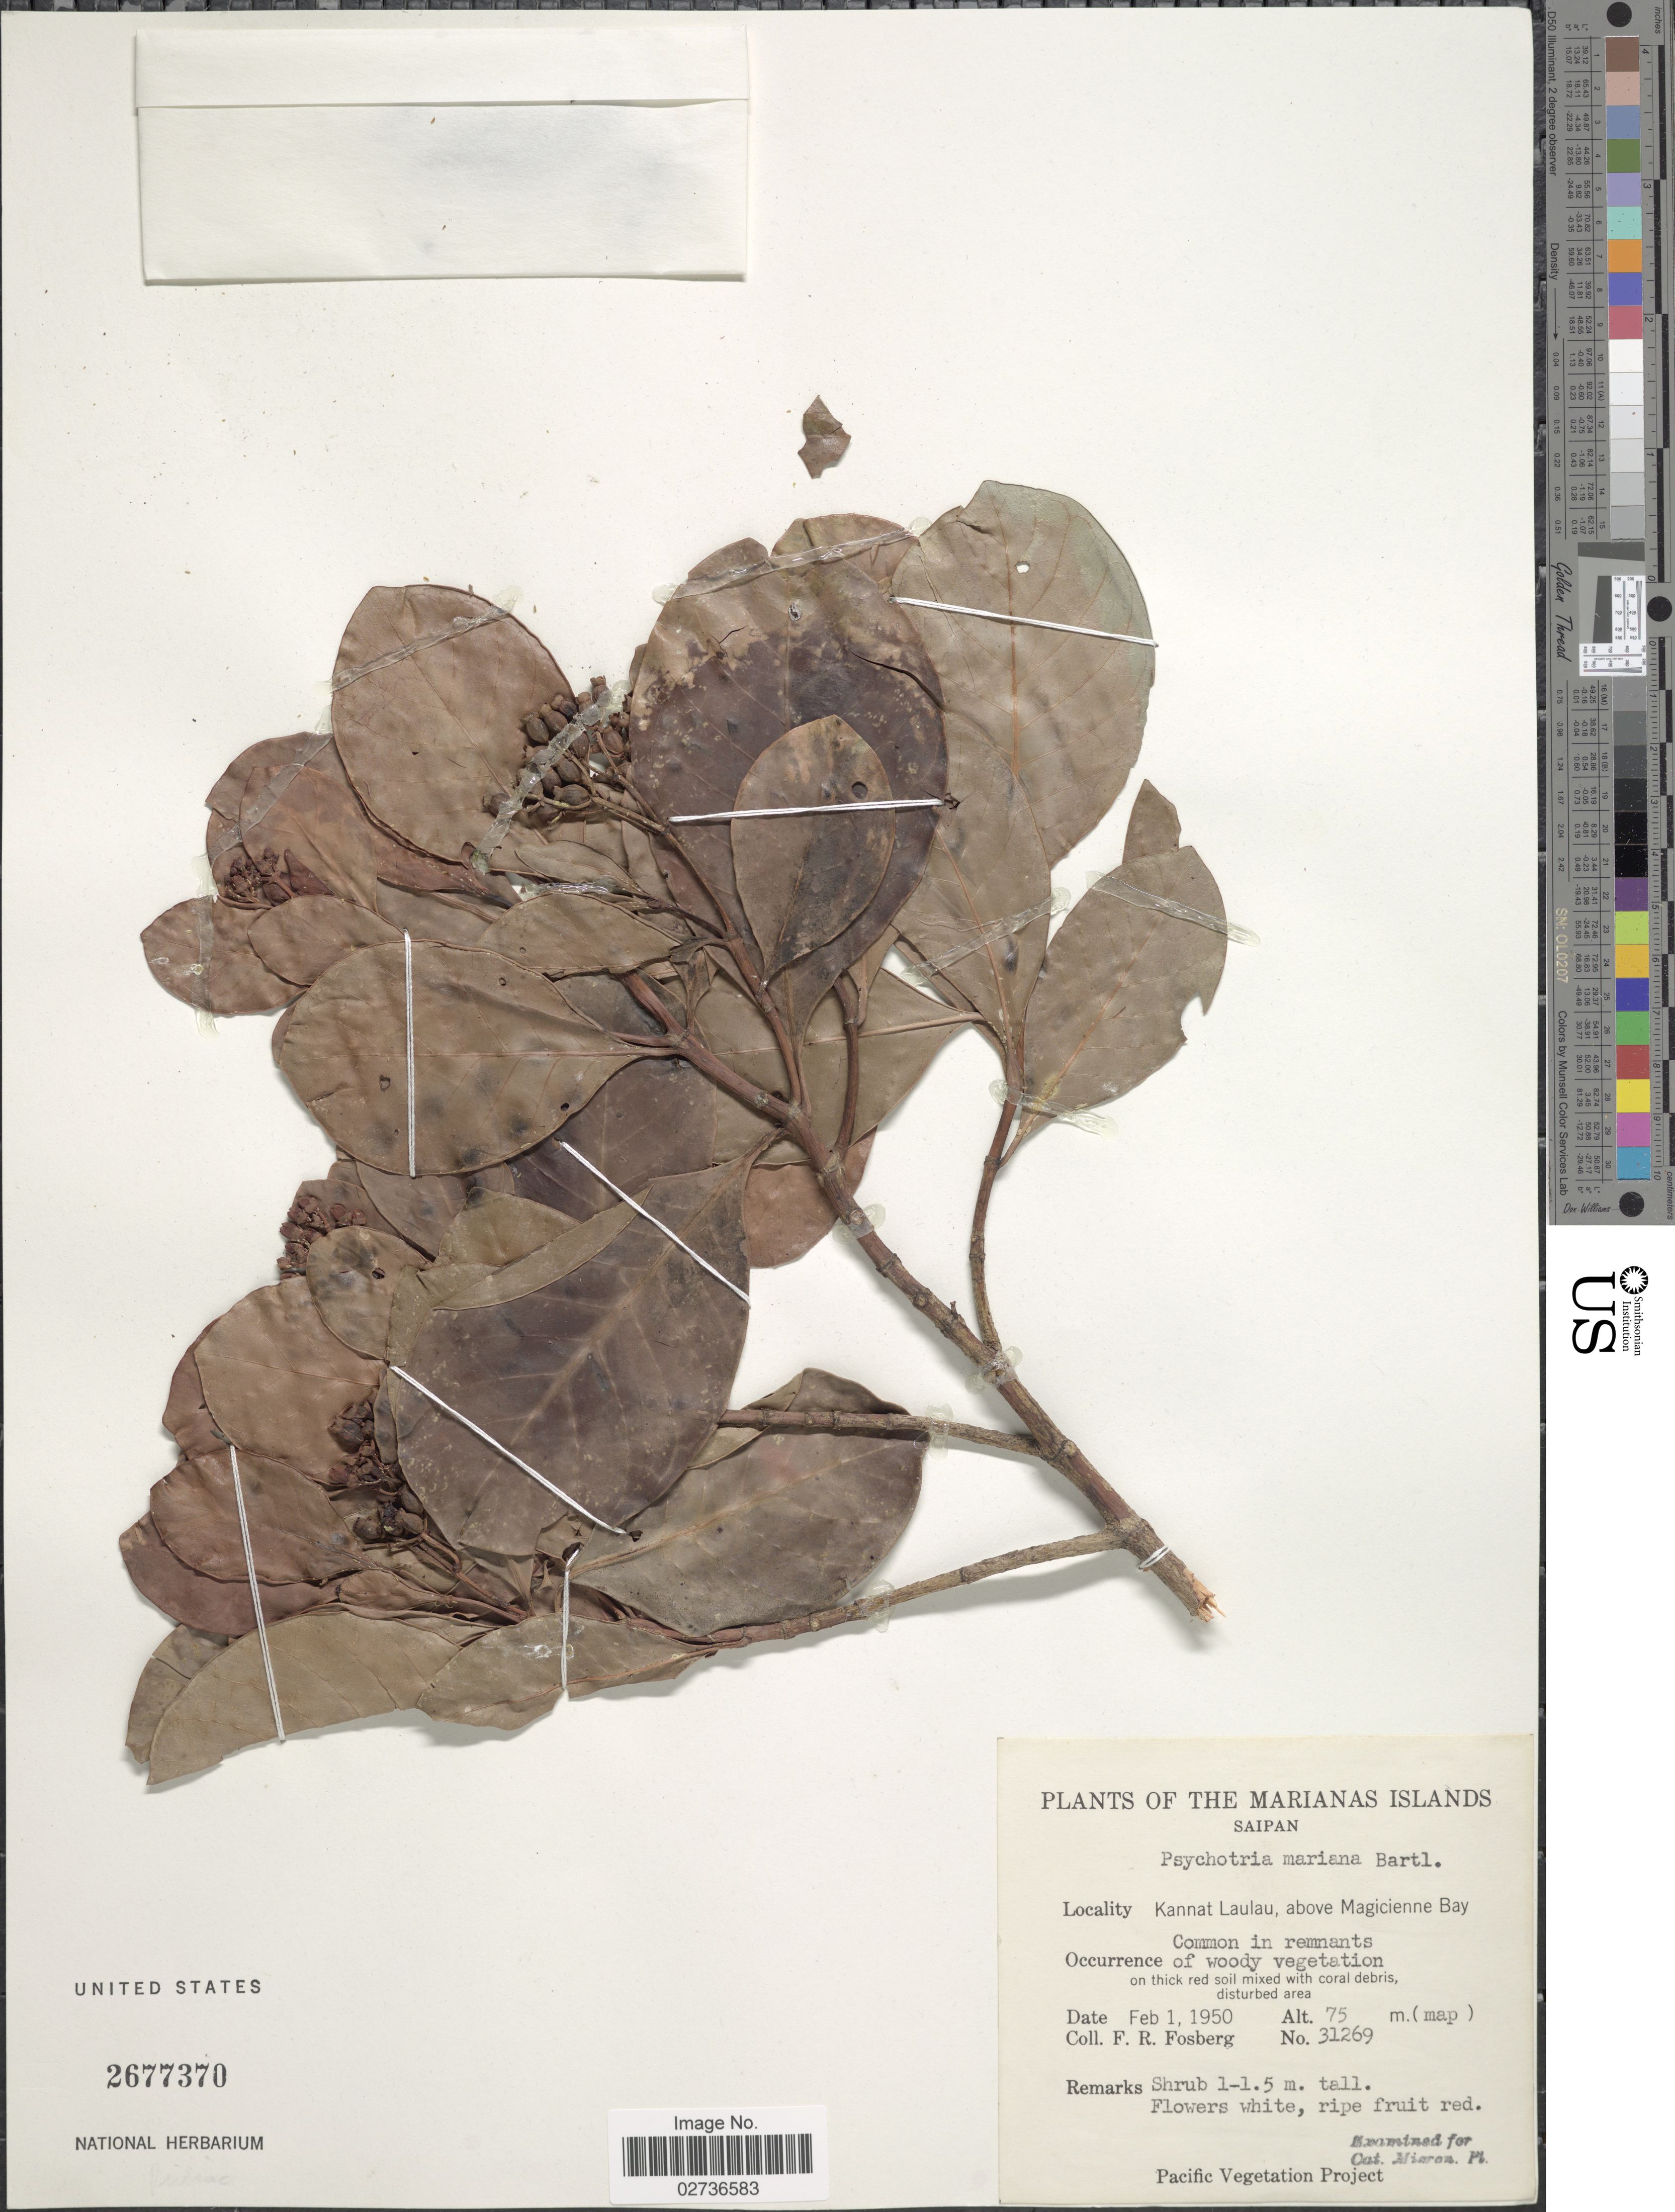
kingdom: Plantae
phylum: Tracheophyta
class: Magnoliopsida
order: Gentianales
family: Rubiaceae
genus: Psychotria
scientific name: Psychotria mariana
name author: Bartl. ex DC.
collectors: F. R. Fosberg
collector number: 31269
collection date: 1950-02-01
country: Northern Mariana Islands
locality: The Marianas Islands, Saipan, Kannat Laulau, above Magicienne Bay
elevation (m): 75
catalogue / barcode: US 2677370